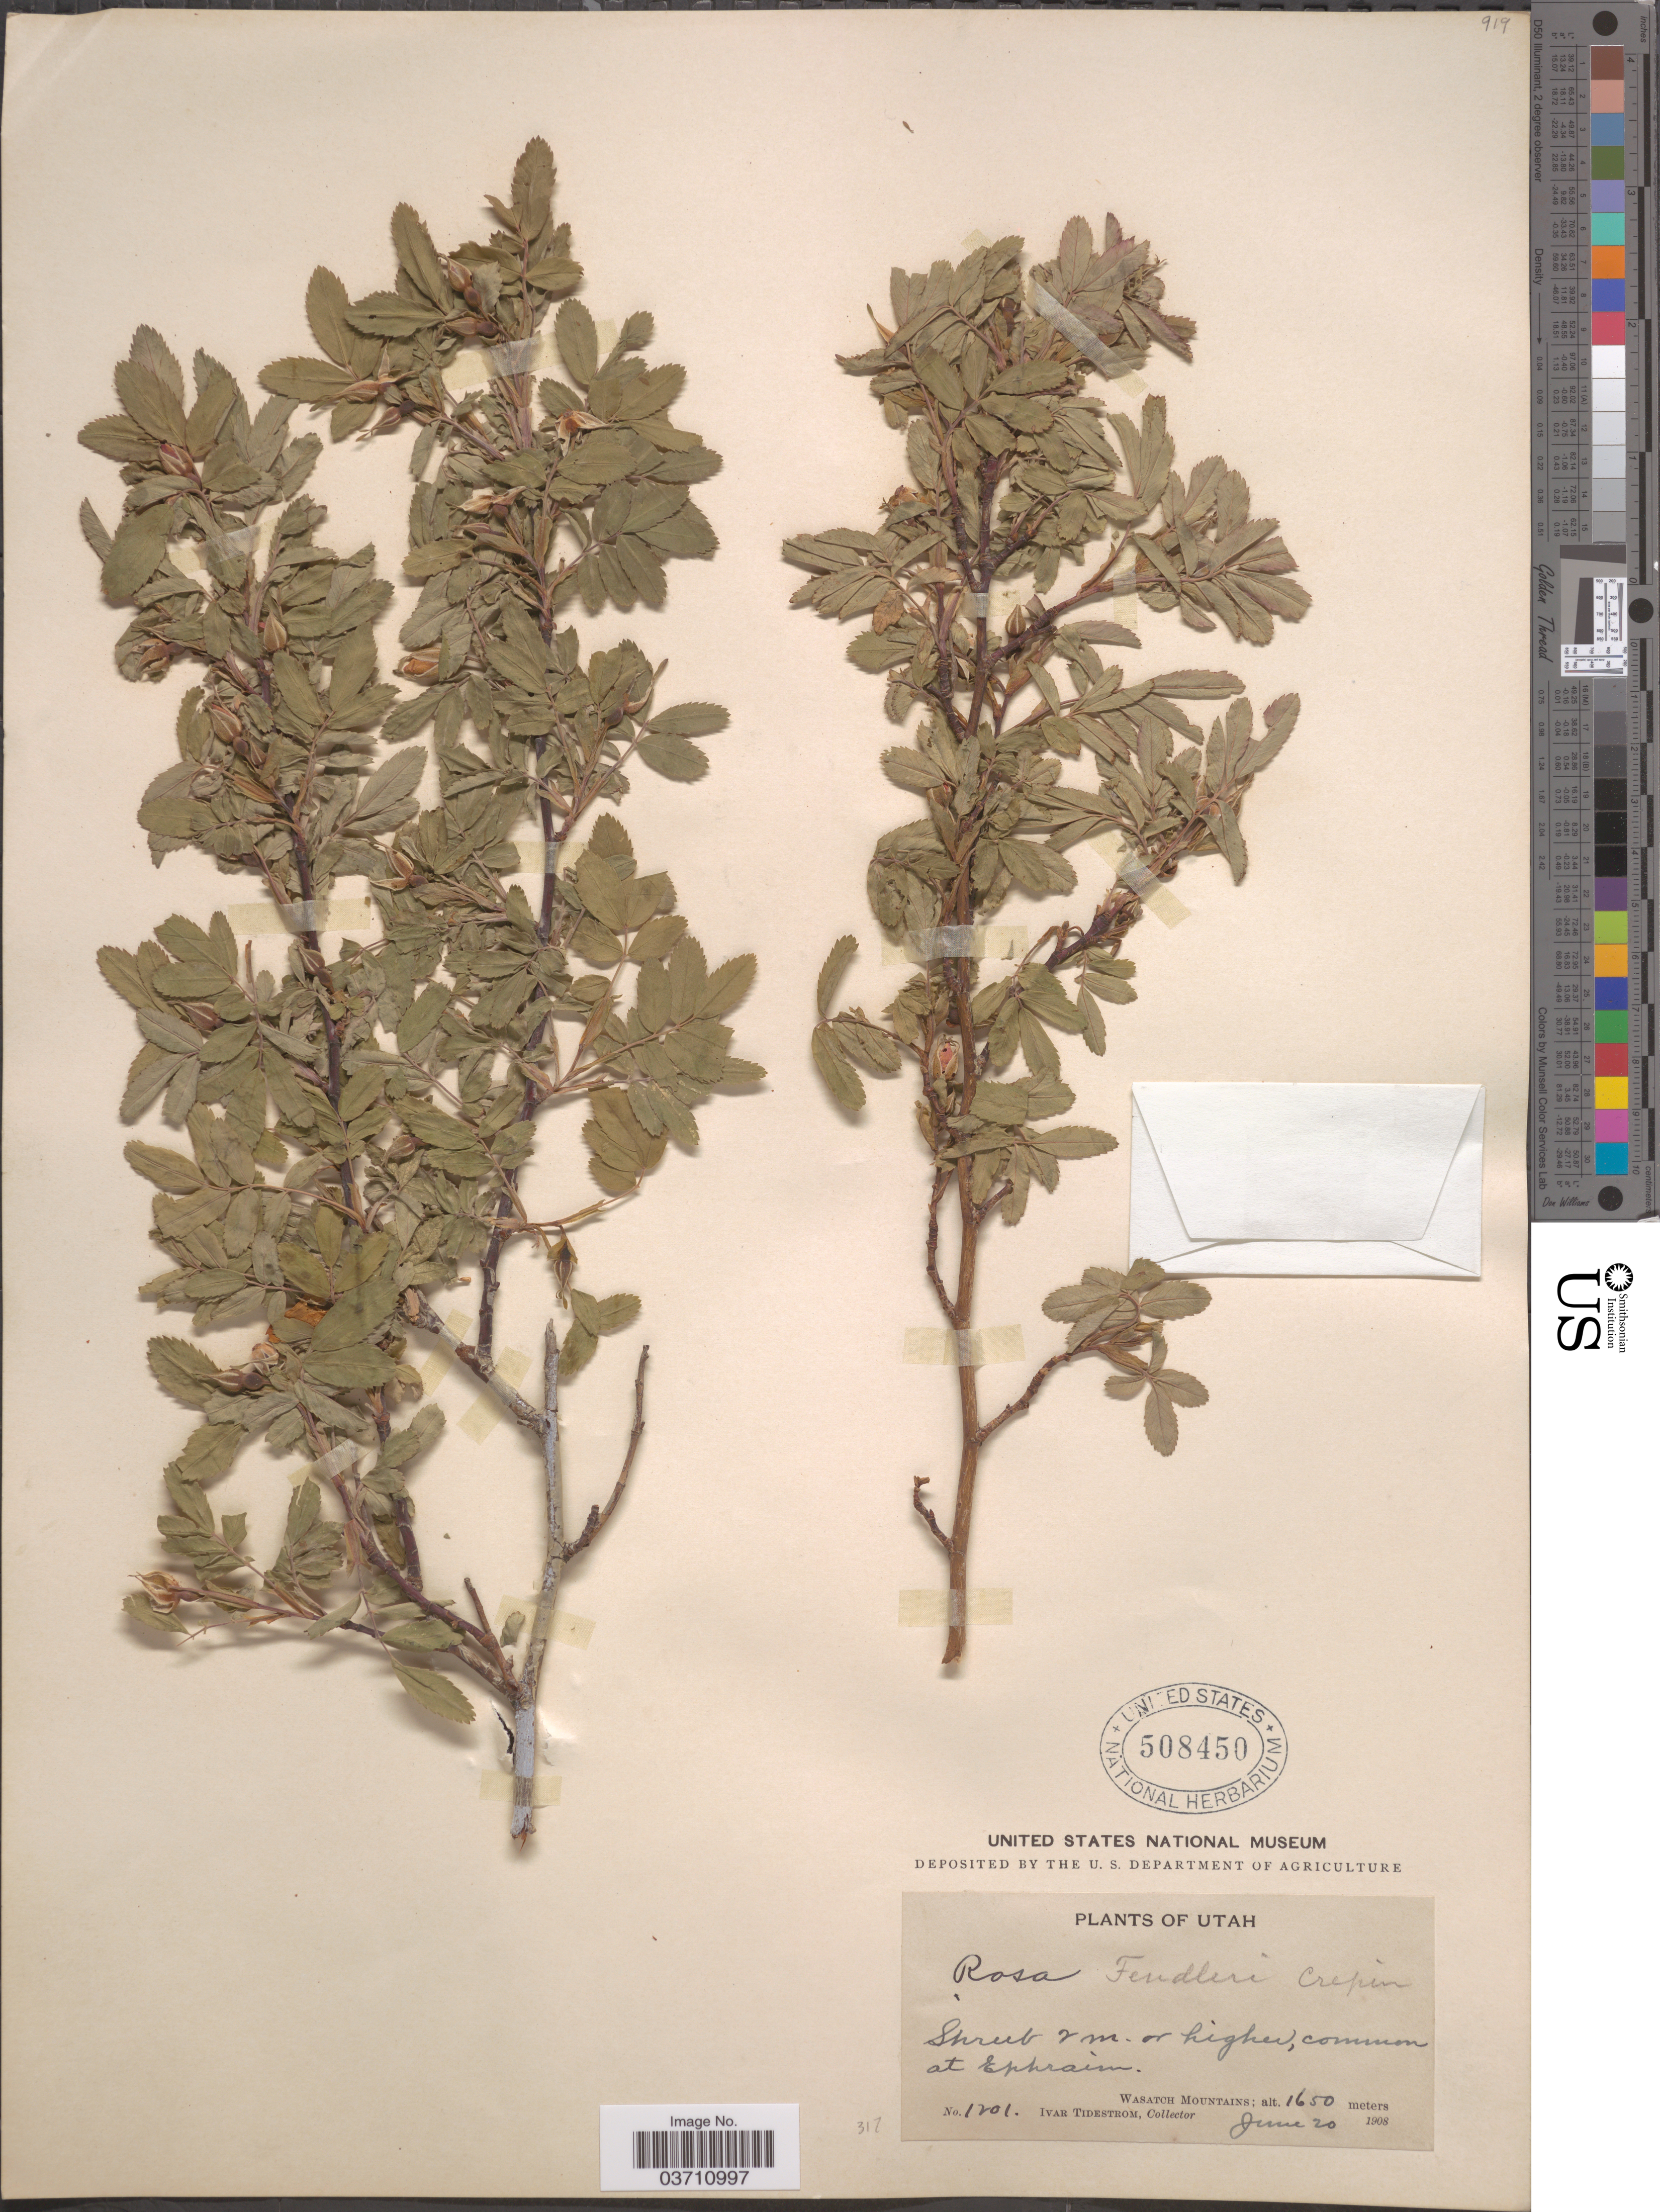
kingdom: Plantae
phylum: Tracheophyta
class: Magnoliopsida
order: Rosales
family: Rosaceae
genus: Rosa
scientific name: Rosa fendleri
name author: Crép.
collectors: I. F. Tidestrom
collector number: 1201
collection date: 1908-06-20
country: United States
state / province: Utah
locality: At Ephraim. Wasatch Mountains.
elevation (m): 1650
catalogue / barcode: US 508450